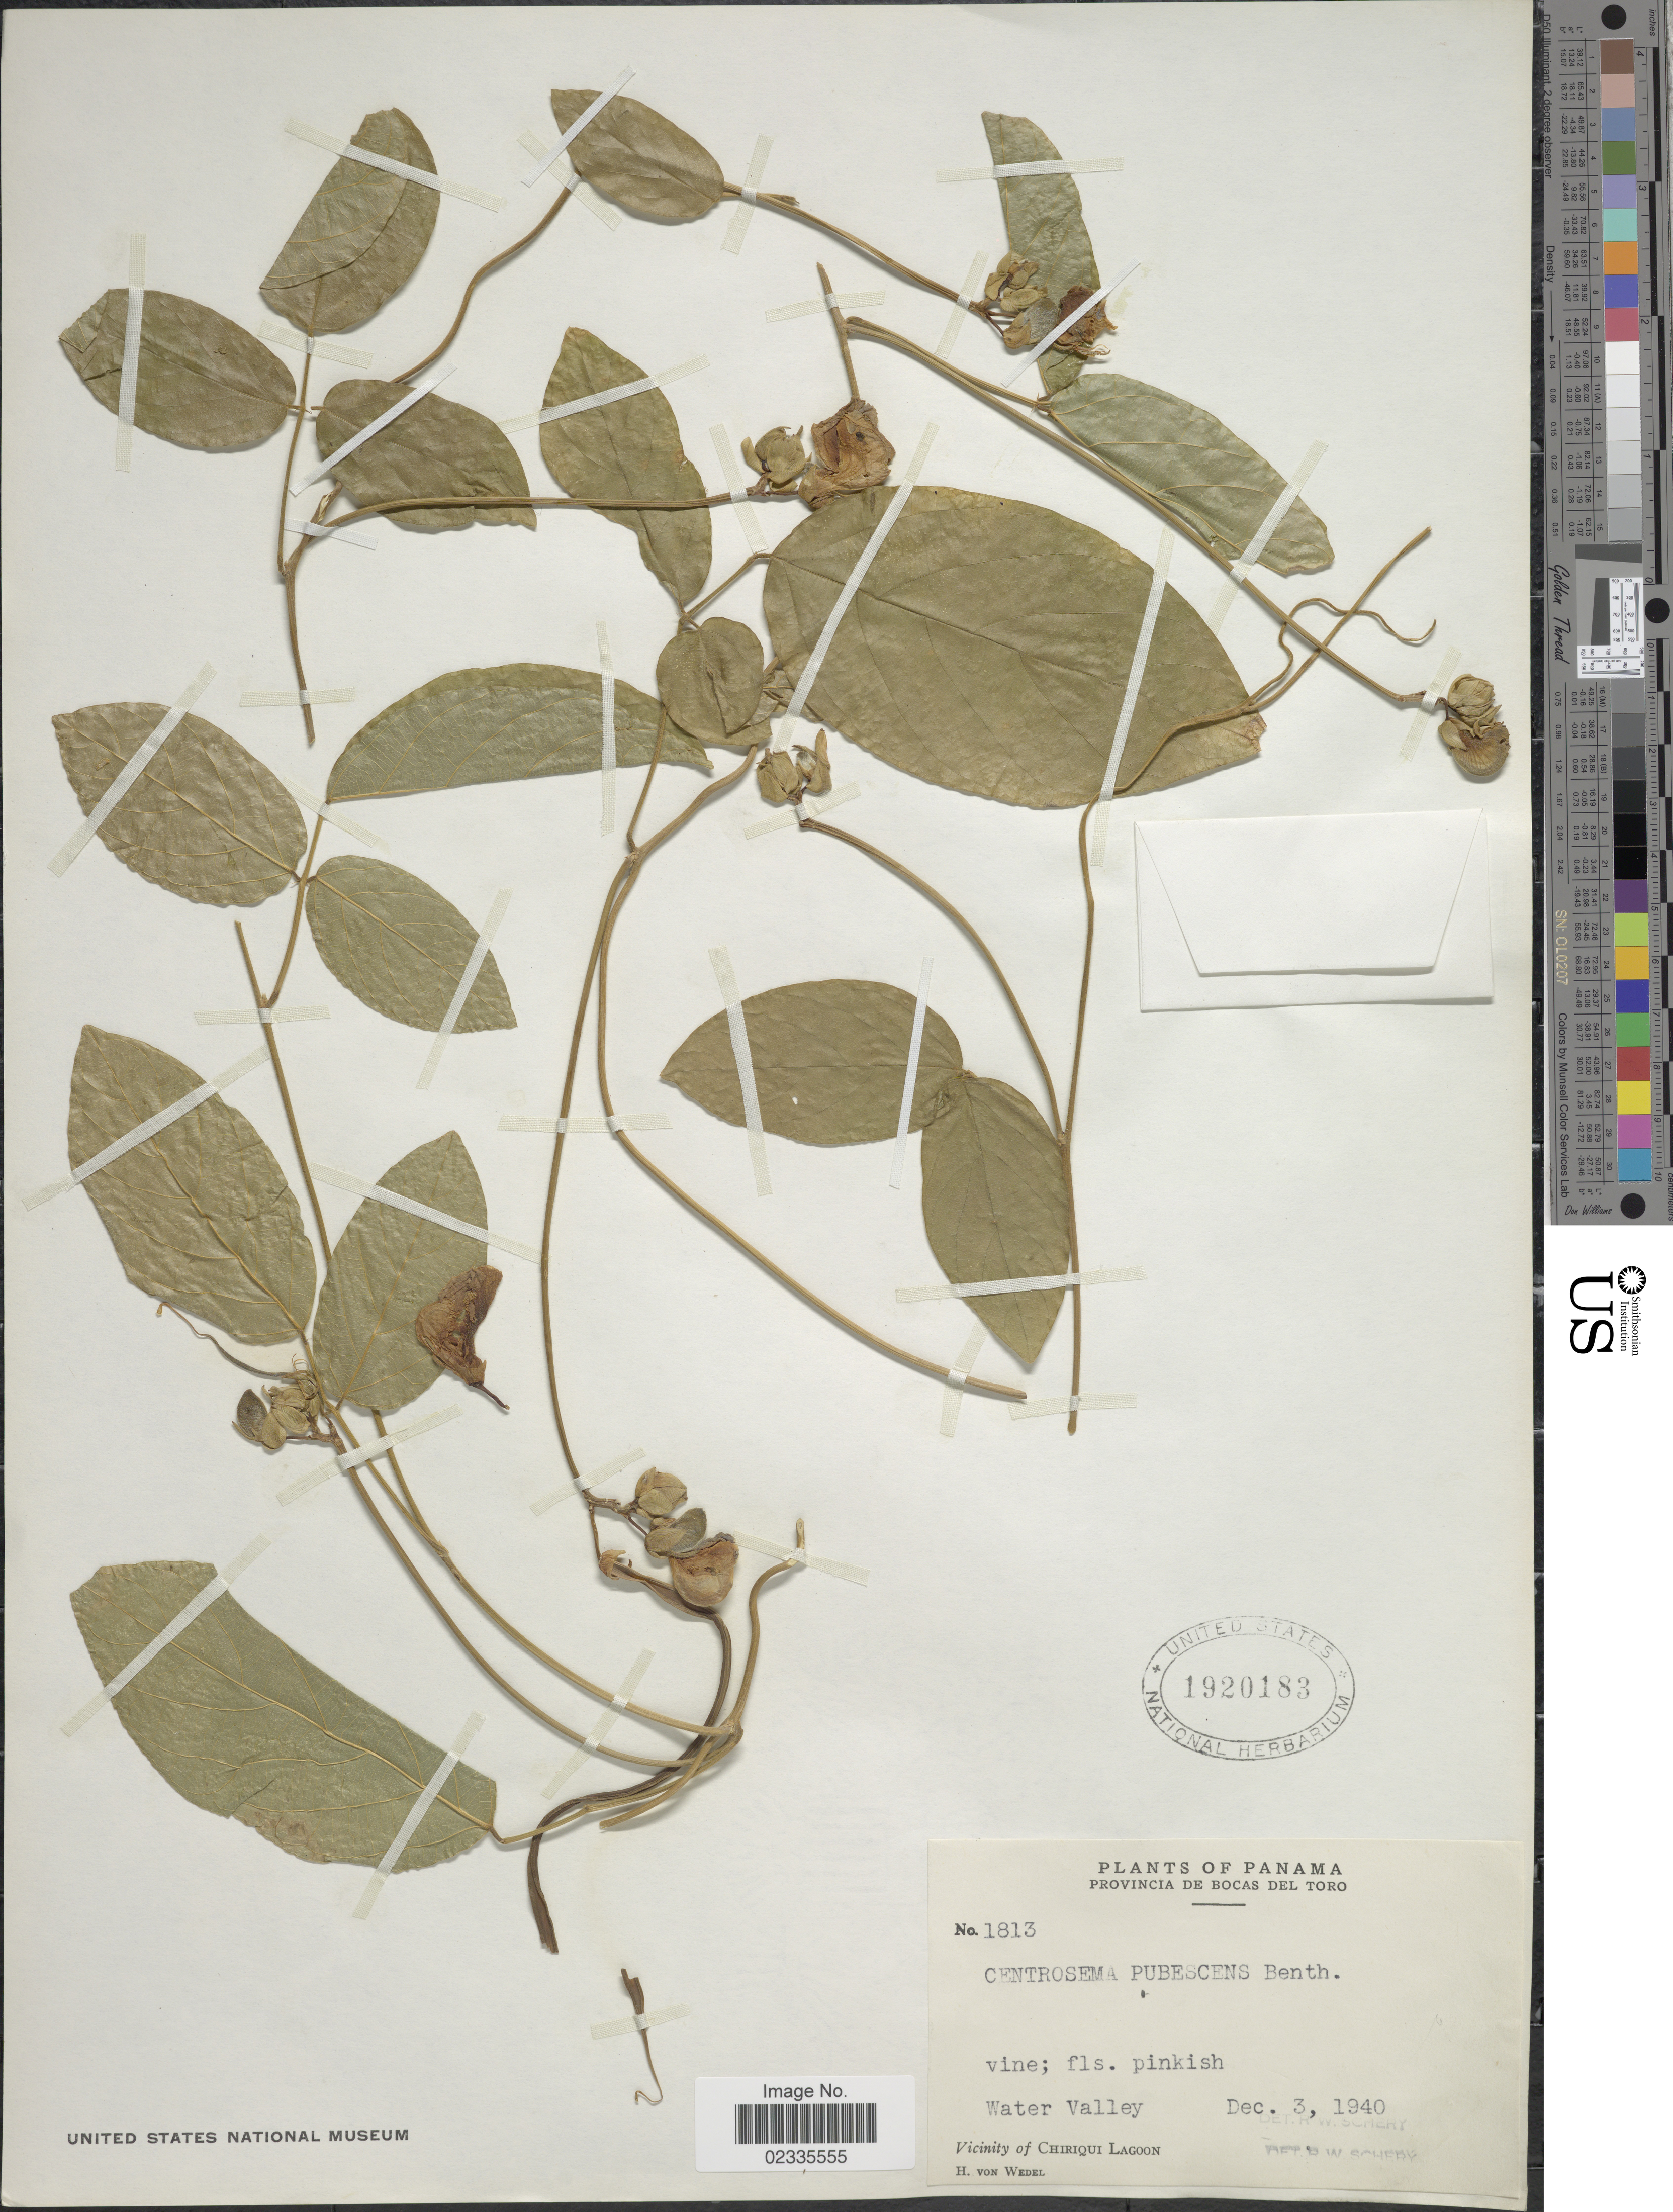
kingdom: Plantae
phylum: Tracheophyta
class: Magnoliopsida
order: Fabales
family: Fabaceae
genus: Centrosema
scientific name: Centrosema pubescens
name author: Benth.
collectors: H. von Wedel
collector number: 1813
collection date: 1940-12-03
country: Panama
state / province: Bocas del Toro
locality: Water Valley, Vicinity of Chiriqui Lagoon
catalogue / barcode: US 1920183